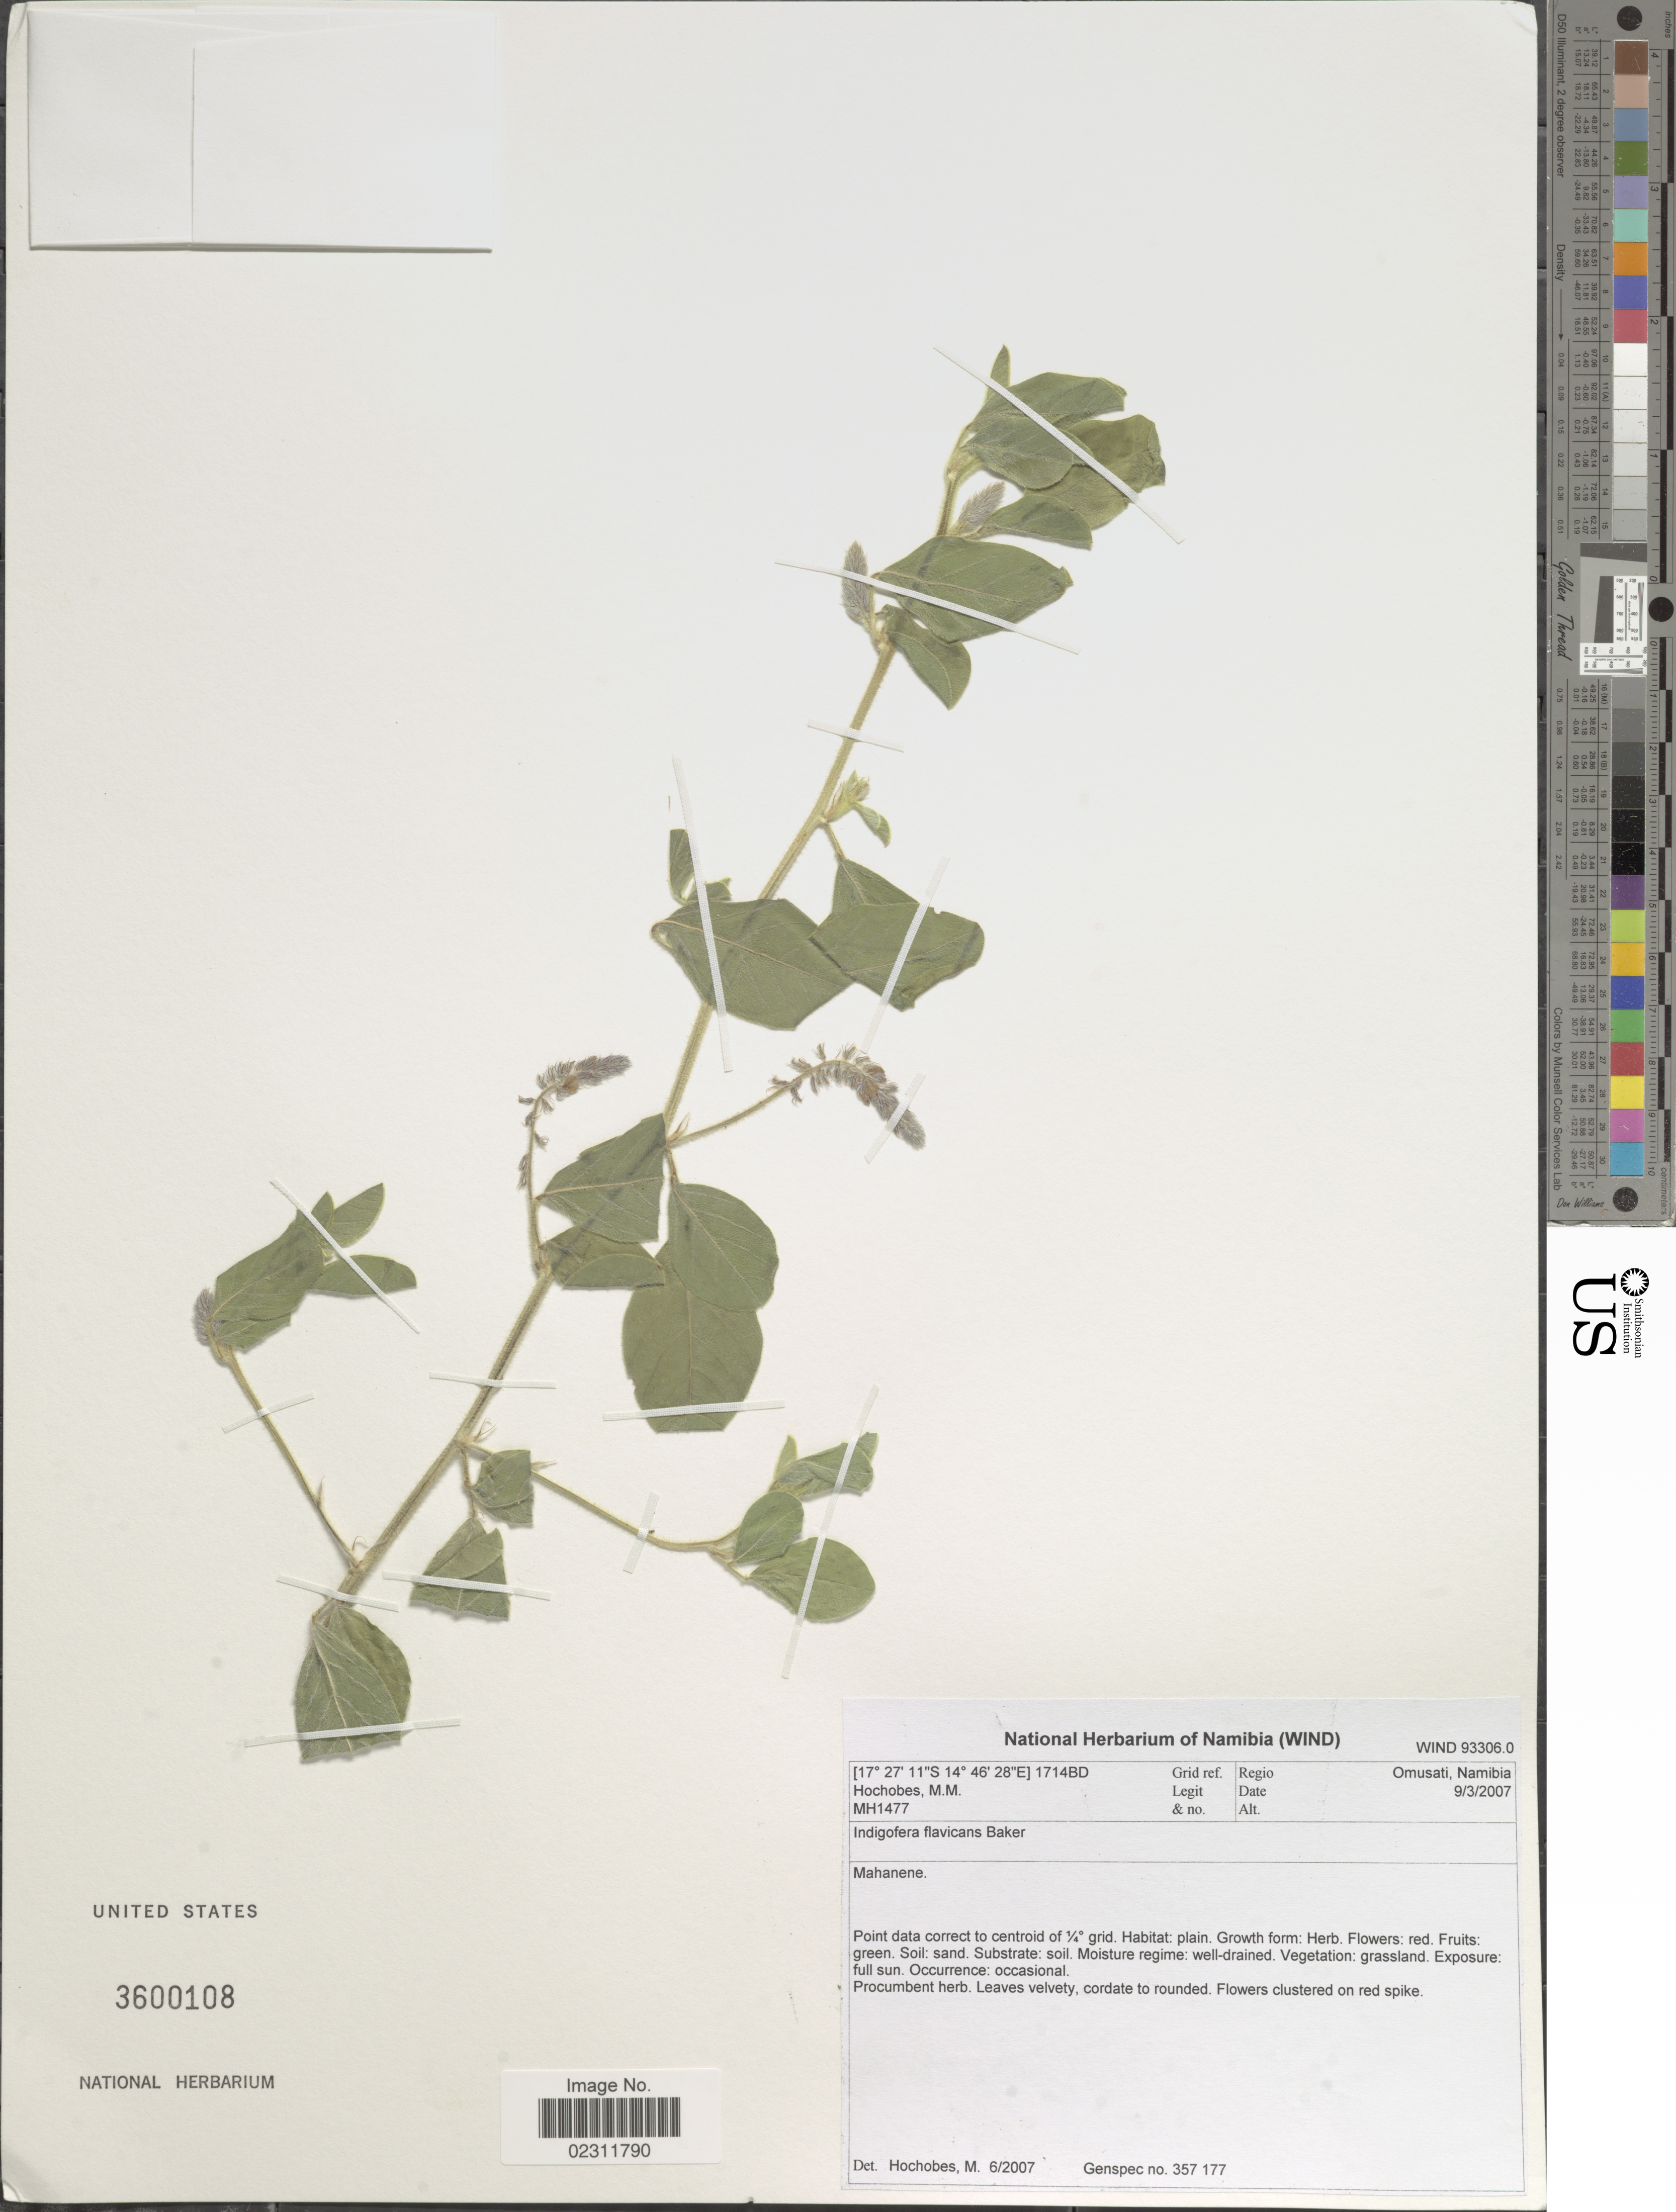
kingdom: Plantae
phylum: Tracheophyta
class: Magnoliopsida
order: Fabales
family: Fabaceae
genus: Indigofera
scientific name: Indigofera flavicans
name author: Baker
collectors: M. Hochobes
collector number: MH1477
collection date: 2007-03-09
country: Namibia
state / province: Omusati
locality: Mahanene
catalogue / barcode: US 3600108